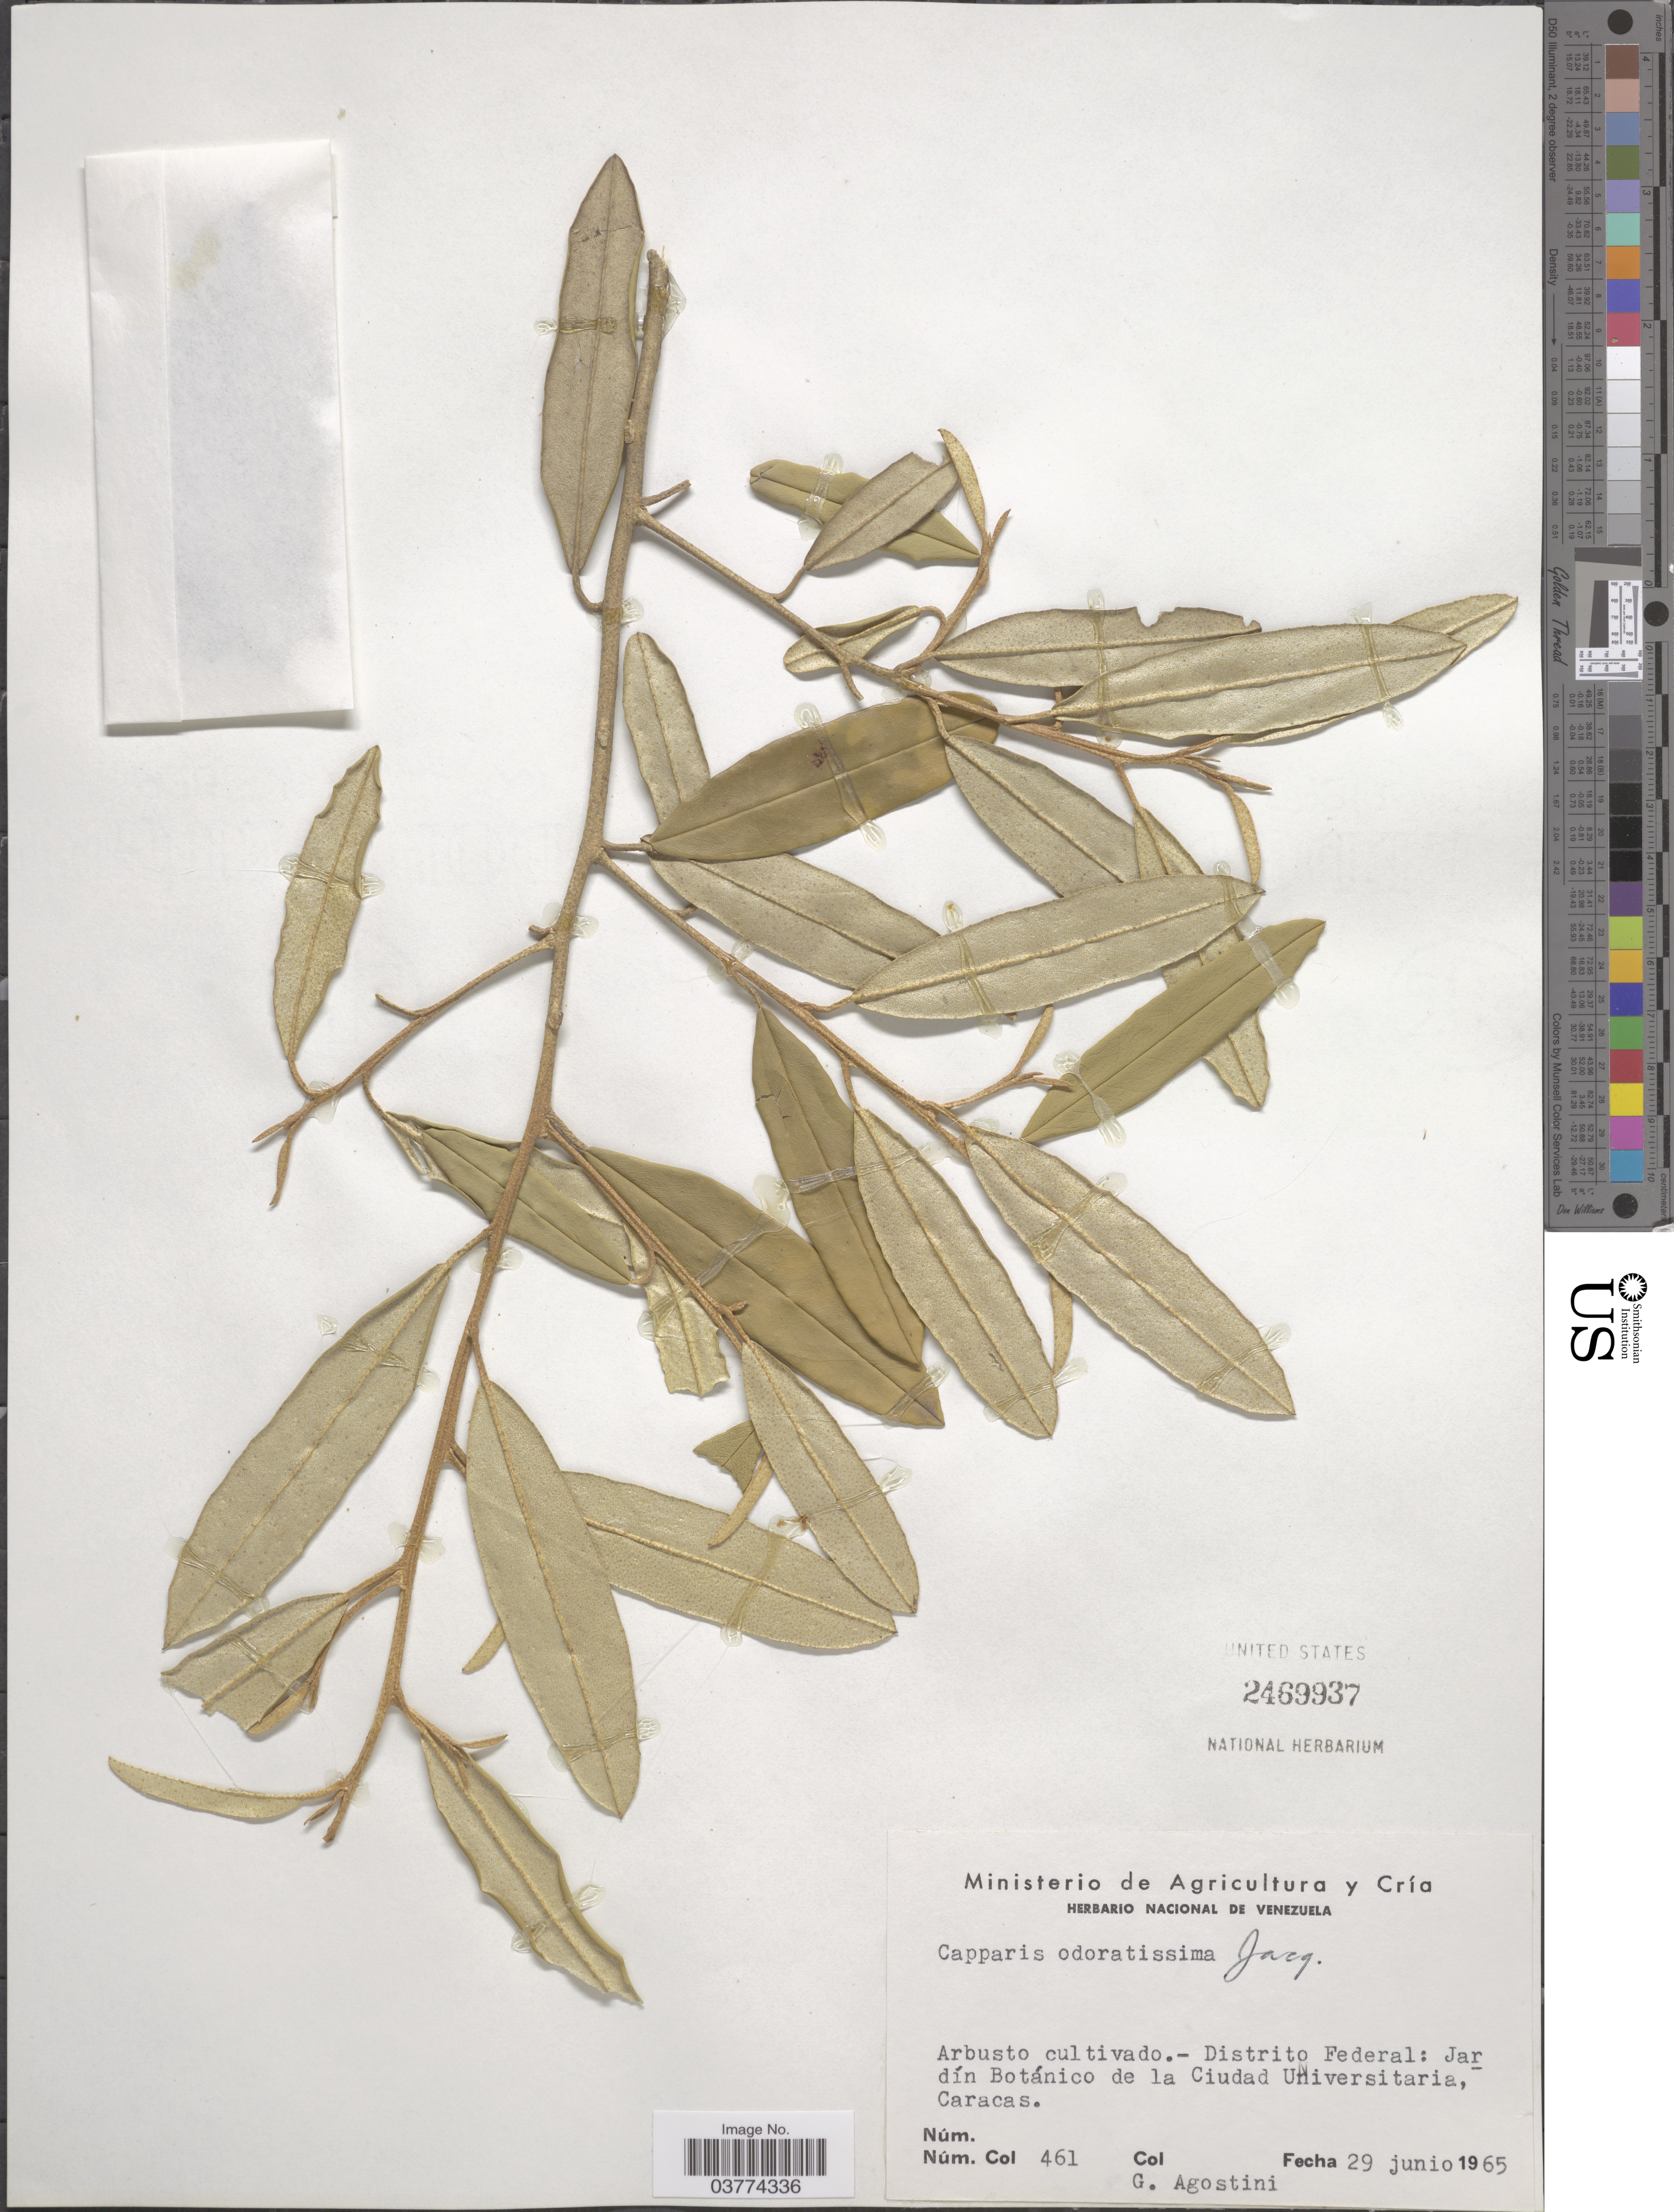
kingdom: Plantae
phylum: Tracheophyta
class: Magnoliopsida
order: Brassicales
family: Capparaceae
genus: Quadrella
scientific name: Quadrella odoratissima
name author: (Jacq.) Hutch.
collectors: G. Agostini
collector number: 461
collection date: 1965-06-29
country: Venezuela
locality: Distrito Federal: Jardín Botánico de la Ciudad Universitaria, Caracas.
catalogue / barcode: US 2469937